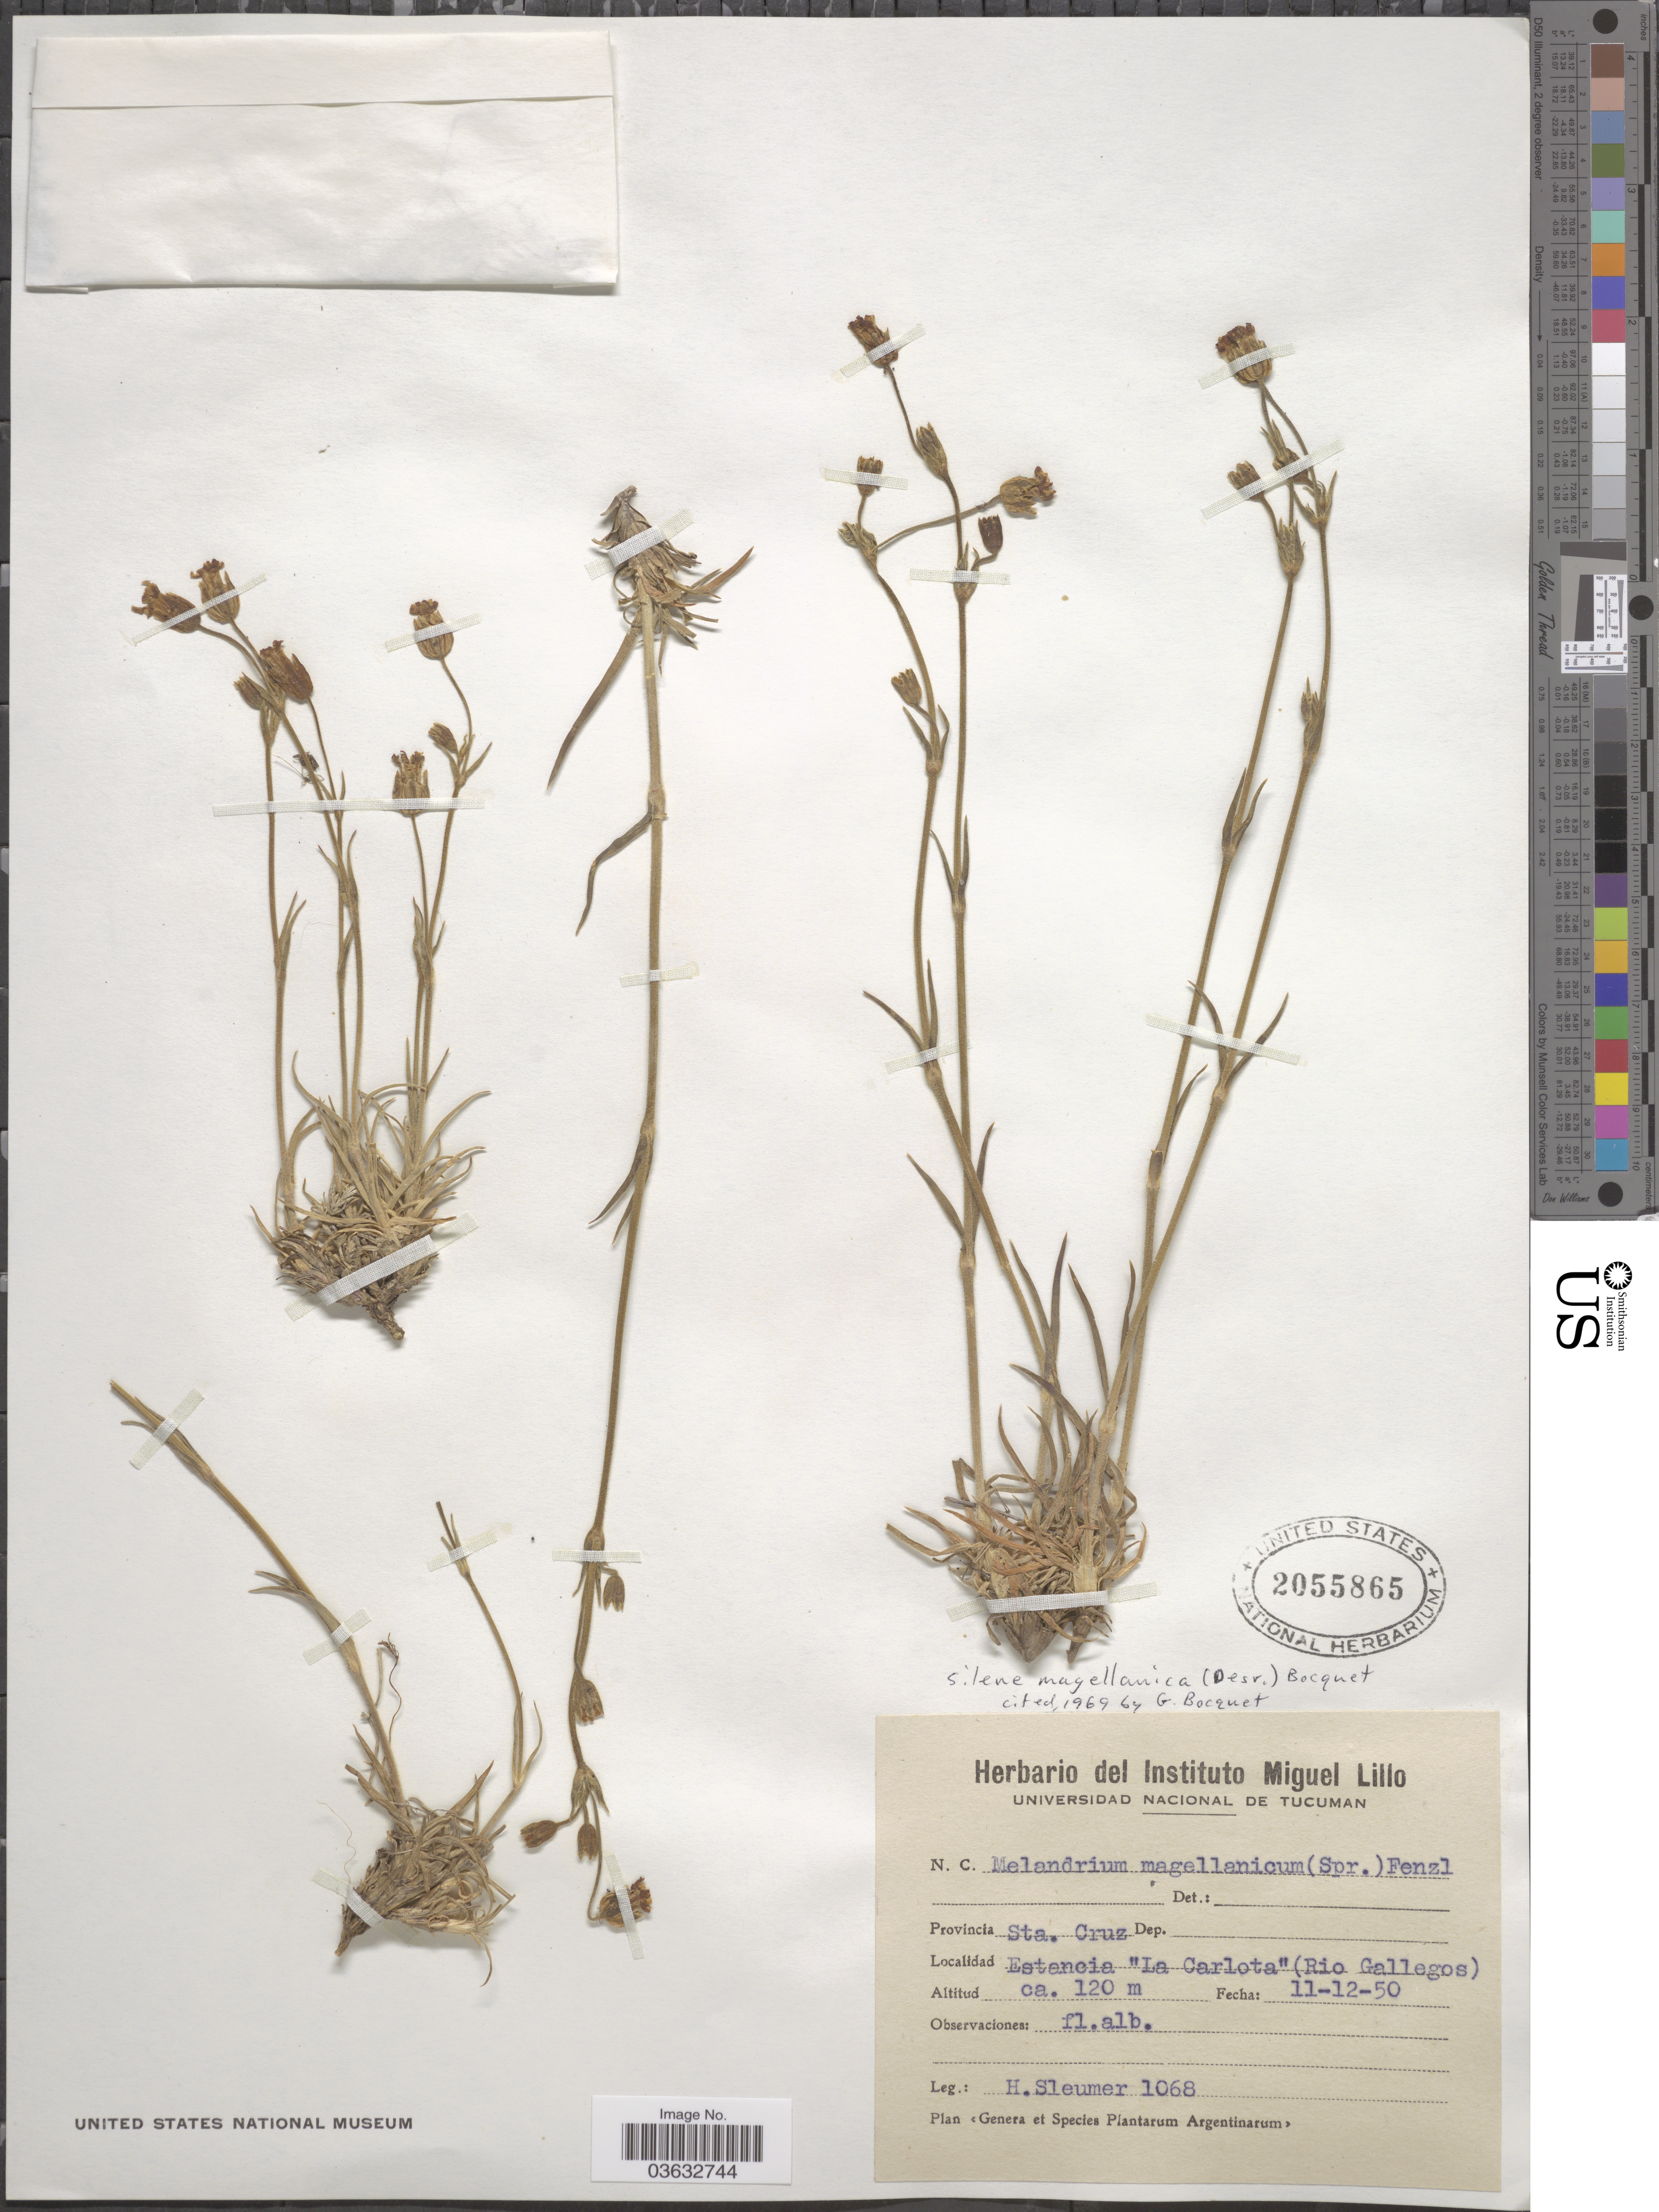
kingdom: Plantae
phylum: Tracheophyta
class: Magnoliopsida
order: Caryophyllales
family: Caryophyllaceae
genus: Silene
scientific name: Silene magellanica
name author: Bocquet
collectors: H. O. Sleumer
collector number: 1068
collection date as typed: Transcribed d/m/y: 11/12/50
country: Argentina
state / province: Santa Cruz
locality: Estancia "La Carlota" (Rio Gallegos).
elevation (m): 120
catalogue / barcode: US 2055865